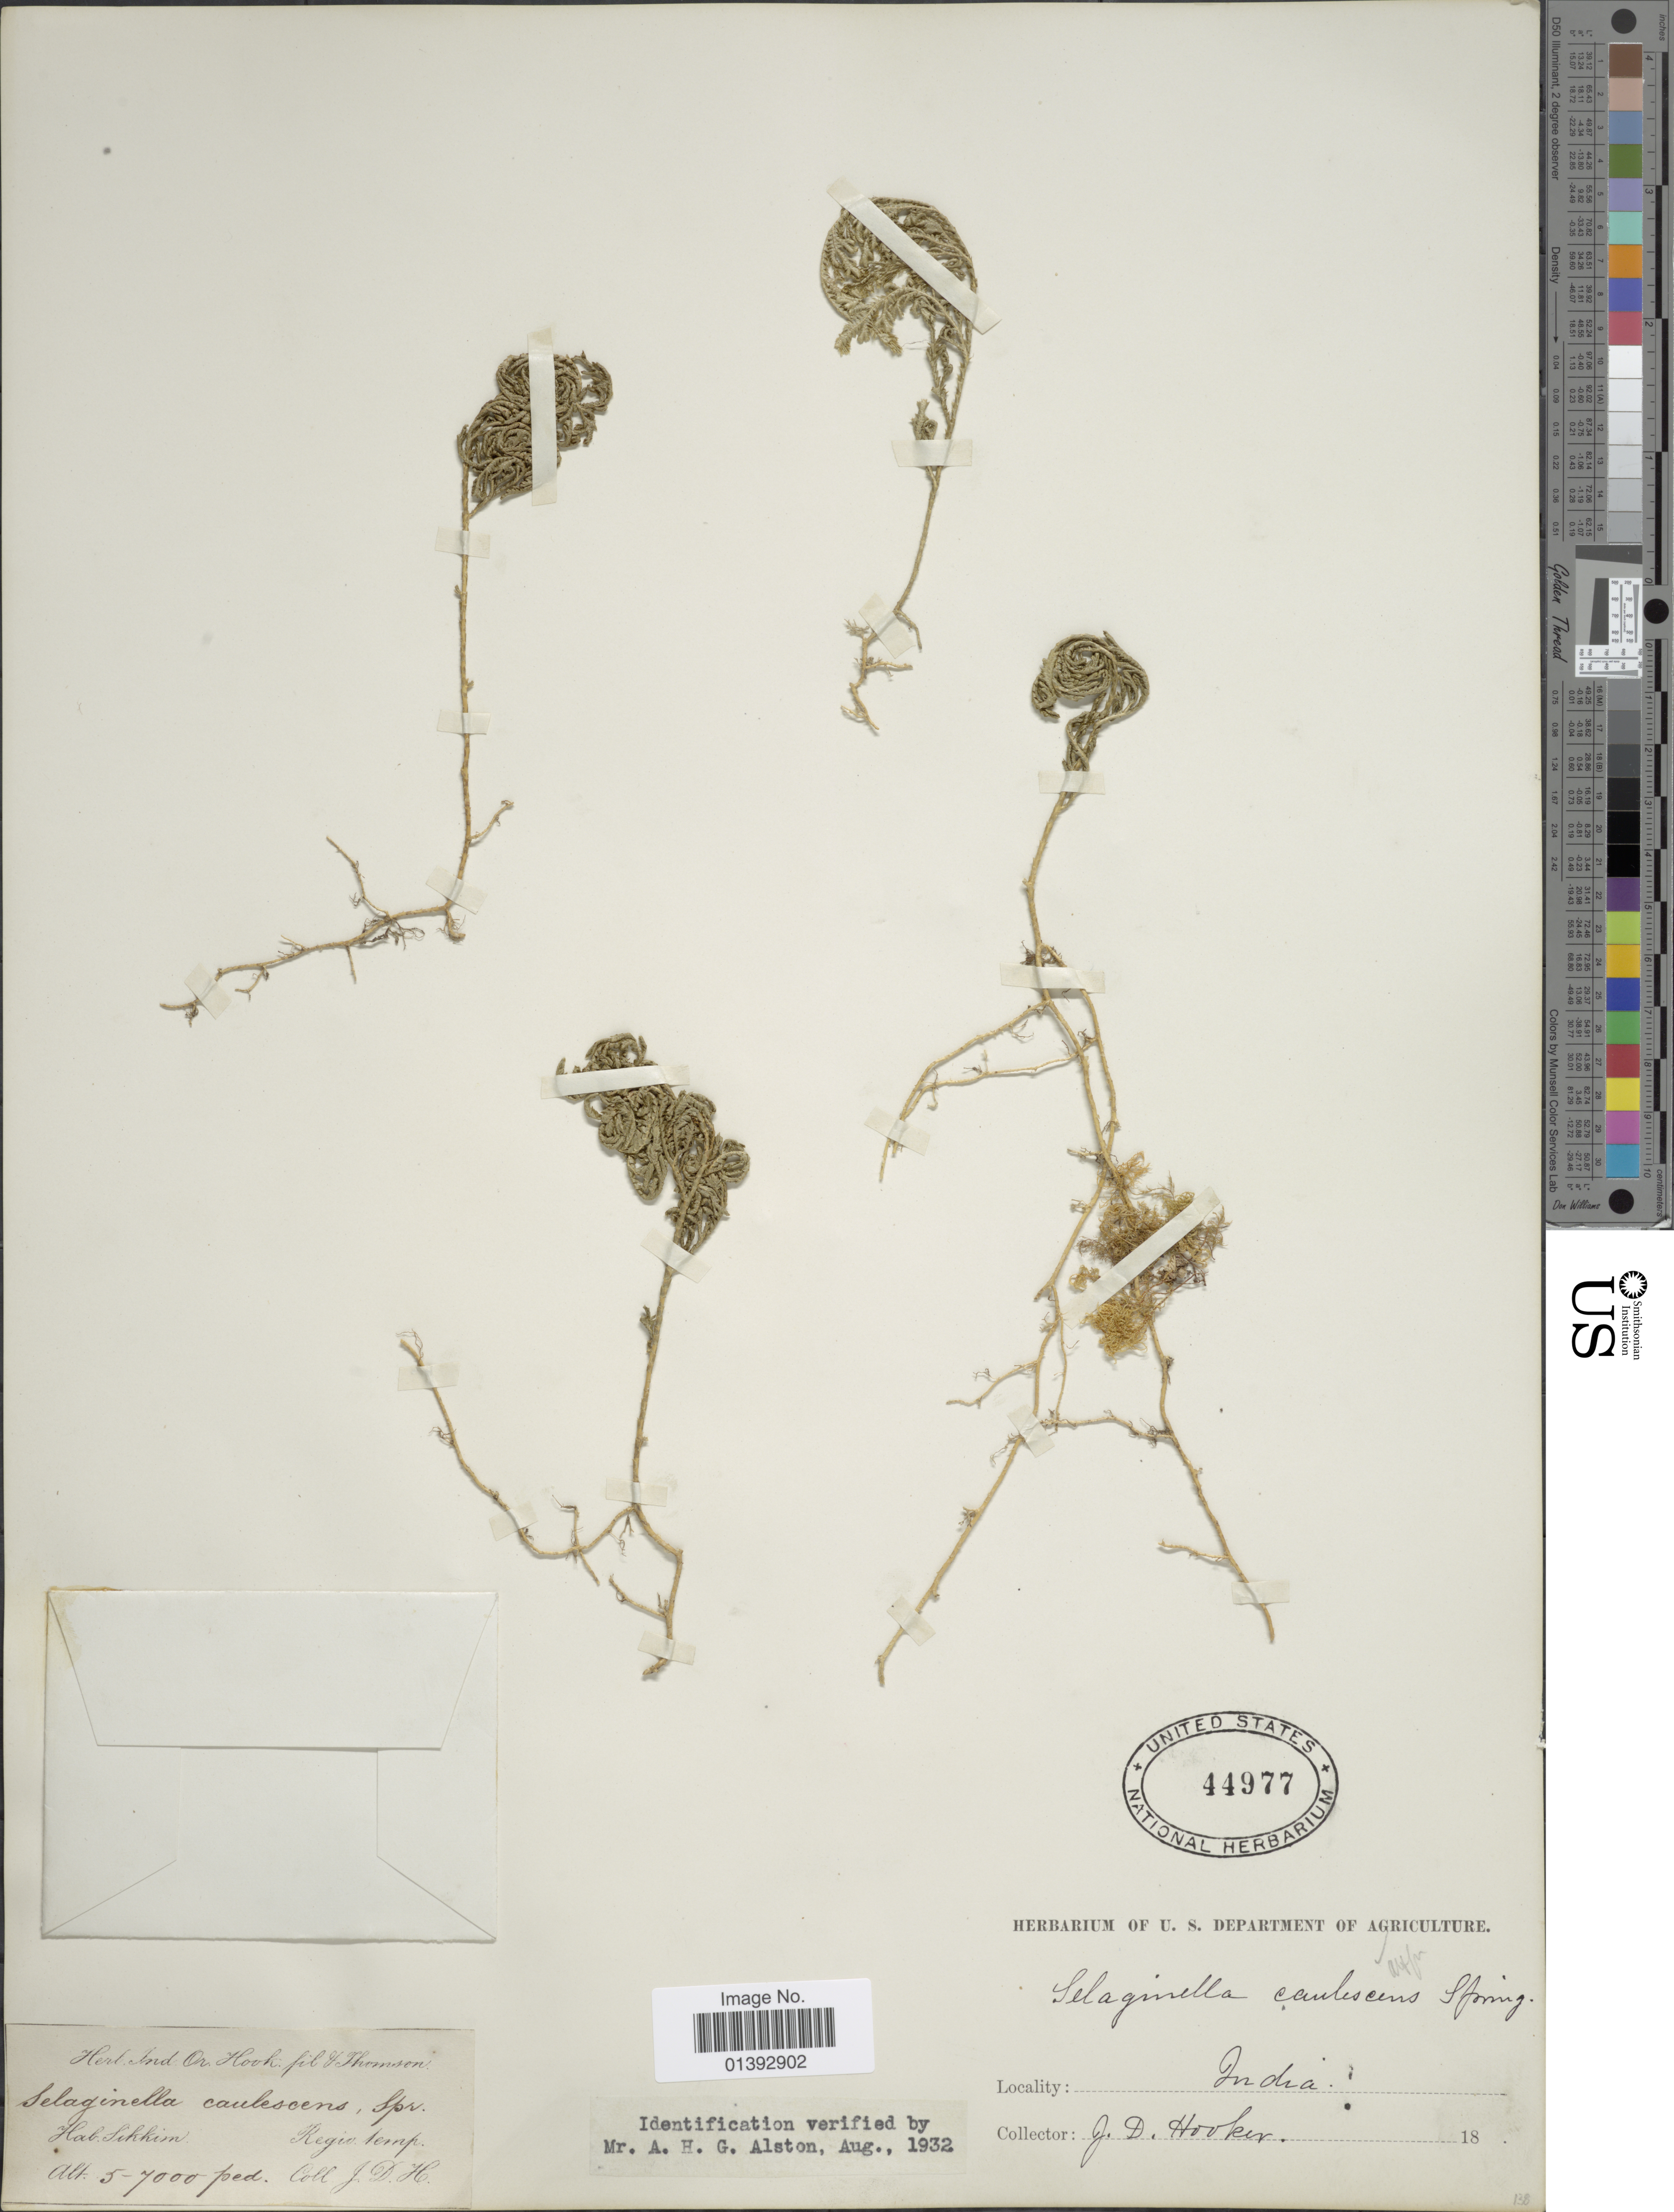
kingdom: Plantae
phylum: Tracheophyta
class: Lycopodiopsida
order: Selaginellales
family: Selaginellaceae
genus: Selaginella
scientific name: Selaginella involvens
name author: (Sw.) Spring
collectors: J. D. Hooker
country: India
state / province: Sikkim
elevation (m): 1524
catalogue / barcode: US 44977